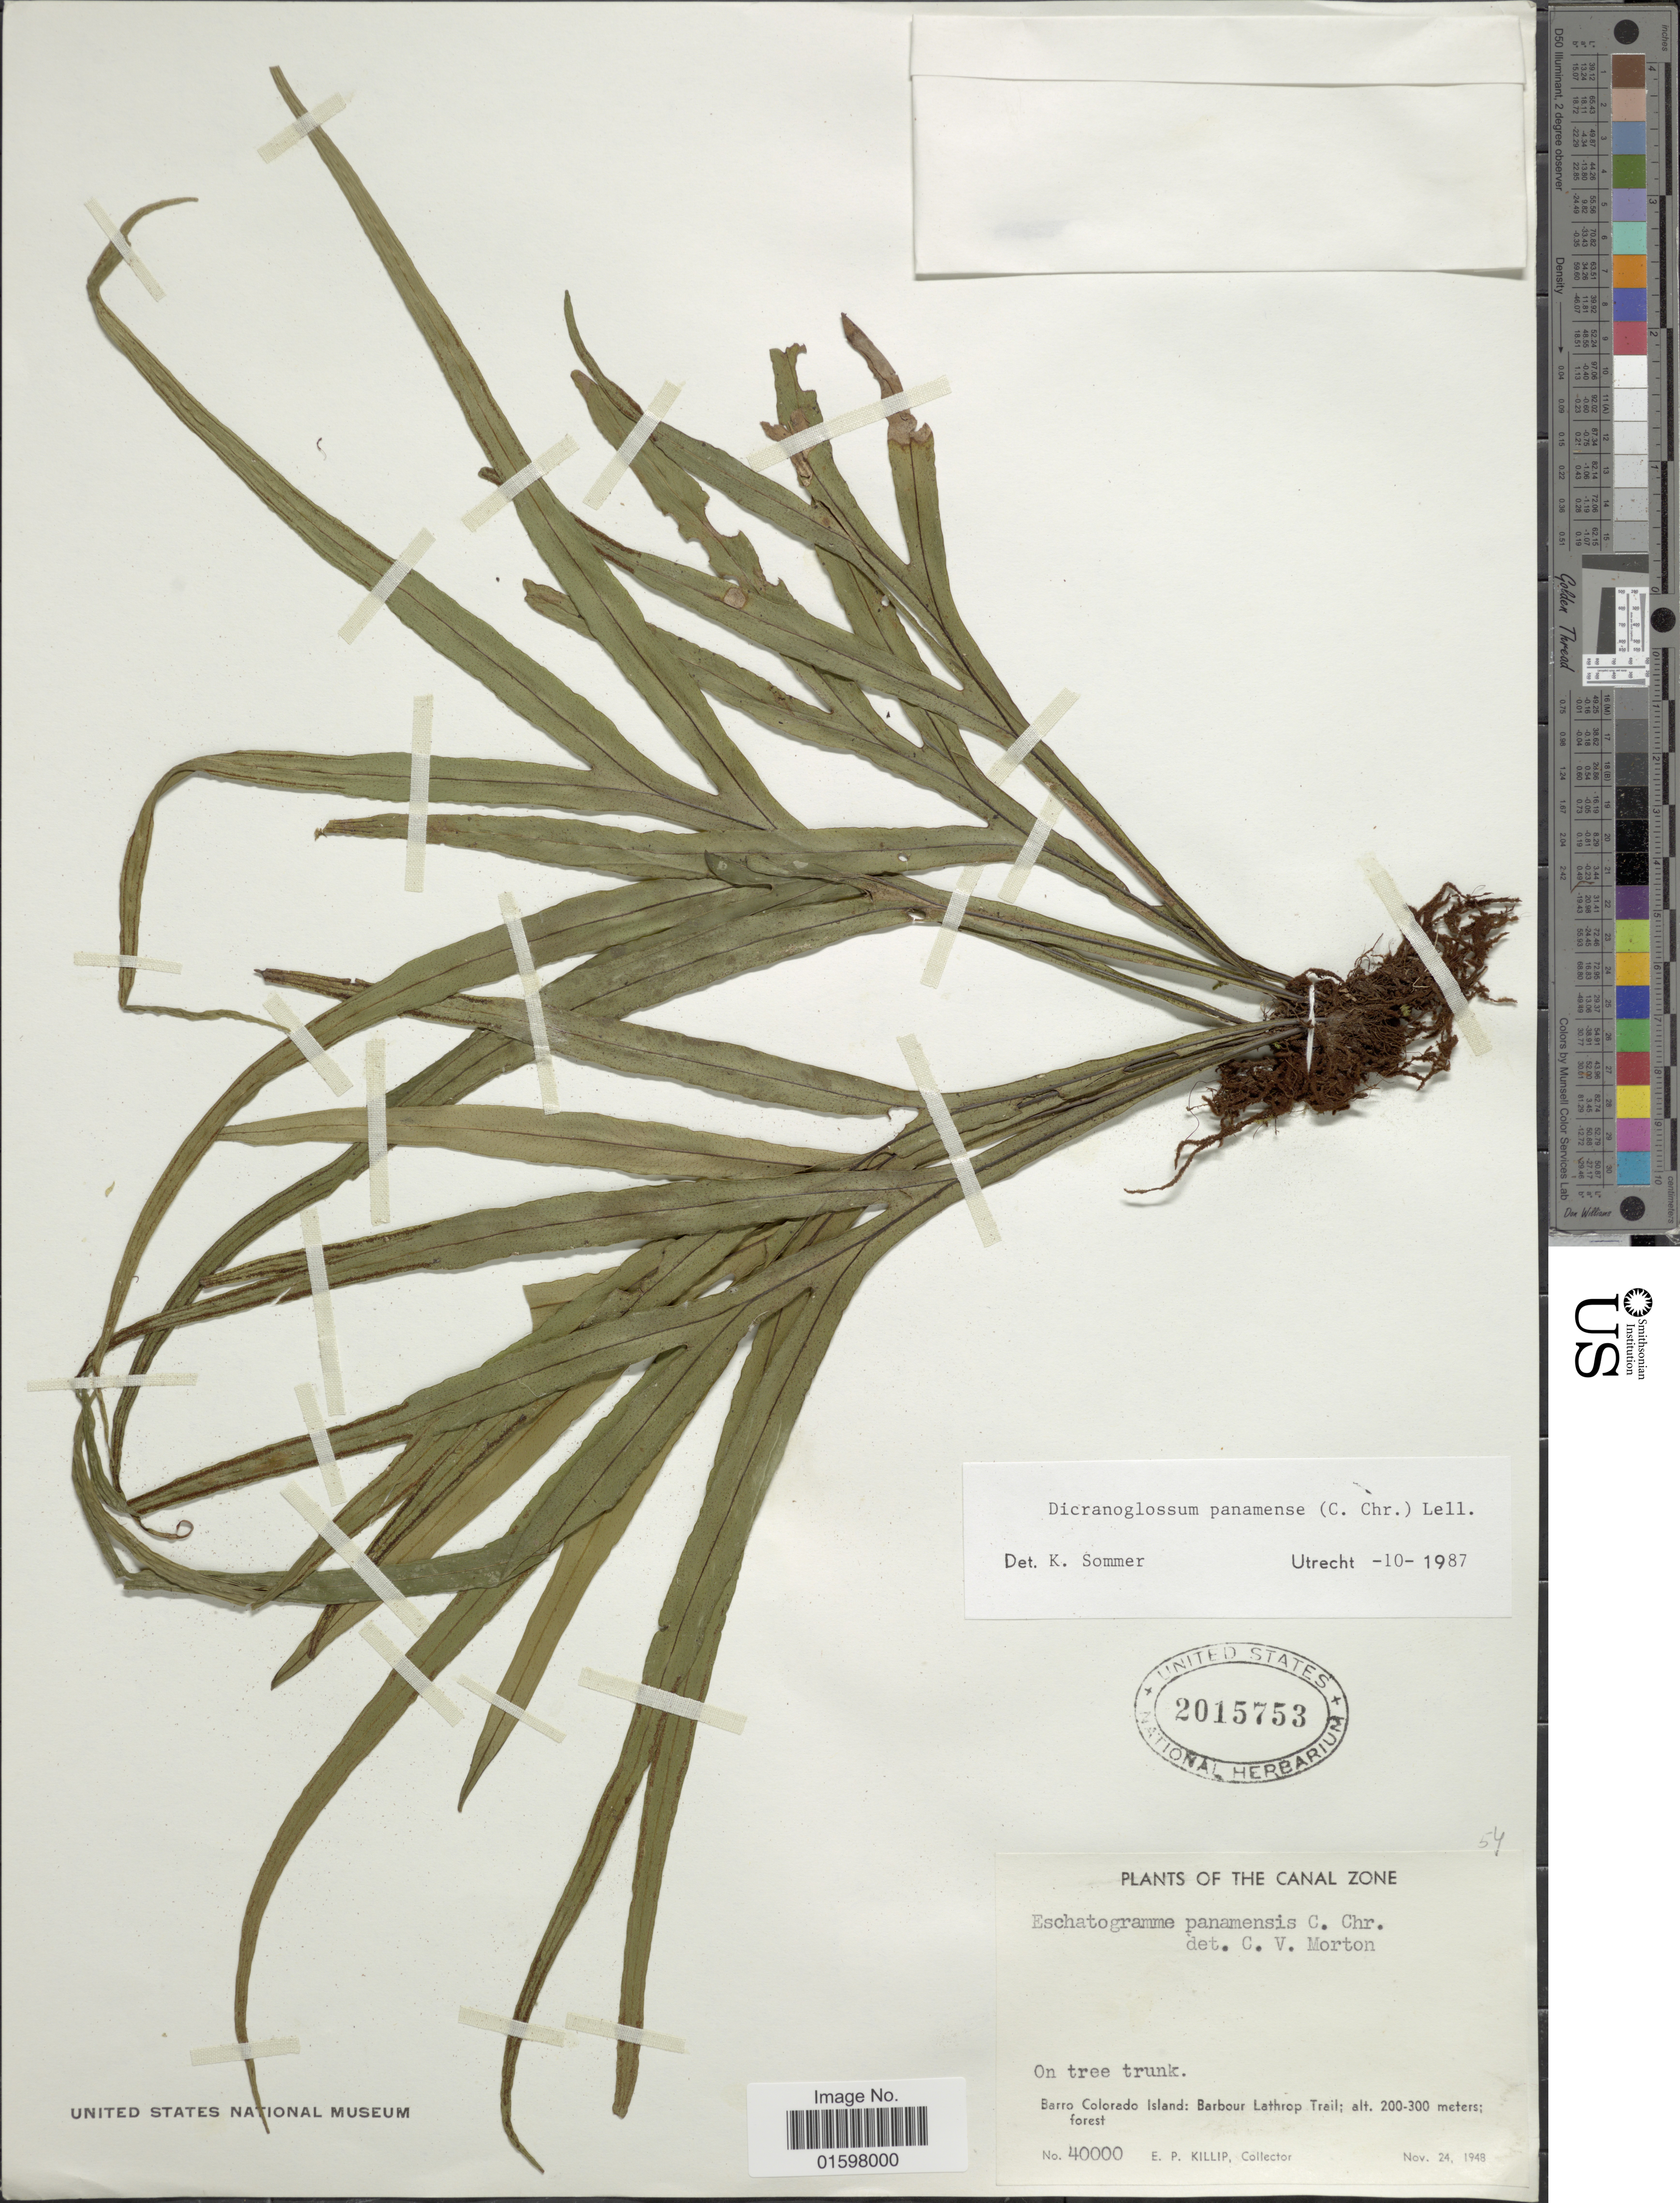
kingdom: Plantae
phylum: Tracheophyta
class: Polypodiopsida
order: Polypodiales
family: Polypodiaceae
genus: Pleopeltis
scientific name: Pleopeltis panamensis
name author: (Weath.) Pic. Serm.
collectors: E. P. Killip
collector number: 40000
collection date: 1948-11-24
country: Panama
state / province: Panamá Oeste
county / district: Canal Zone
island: Barro Colorado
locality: The Canal Zone, Barro Colorado Island: Barbour Lathrop Trail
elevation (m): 200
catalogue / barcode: US 2015753